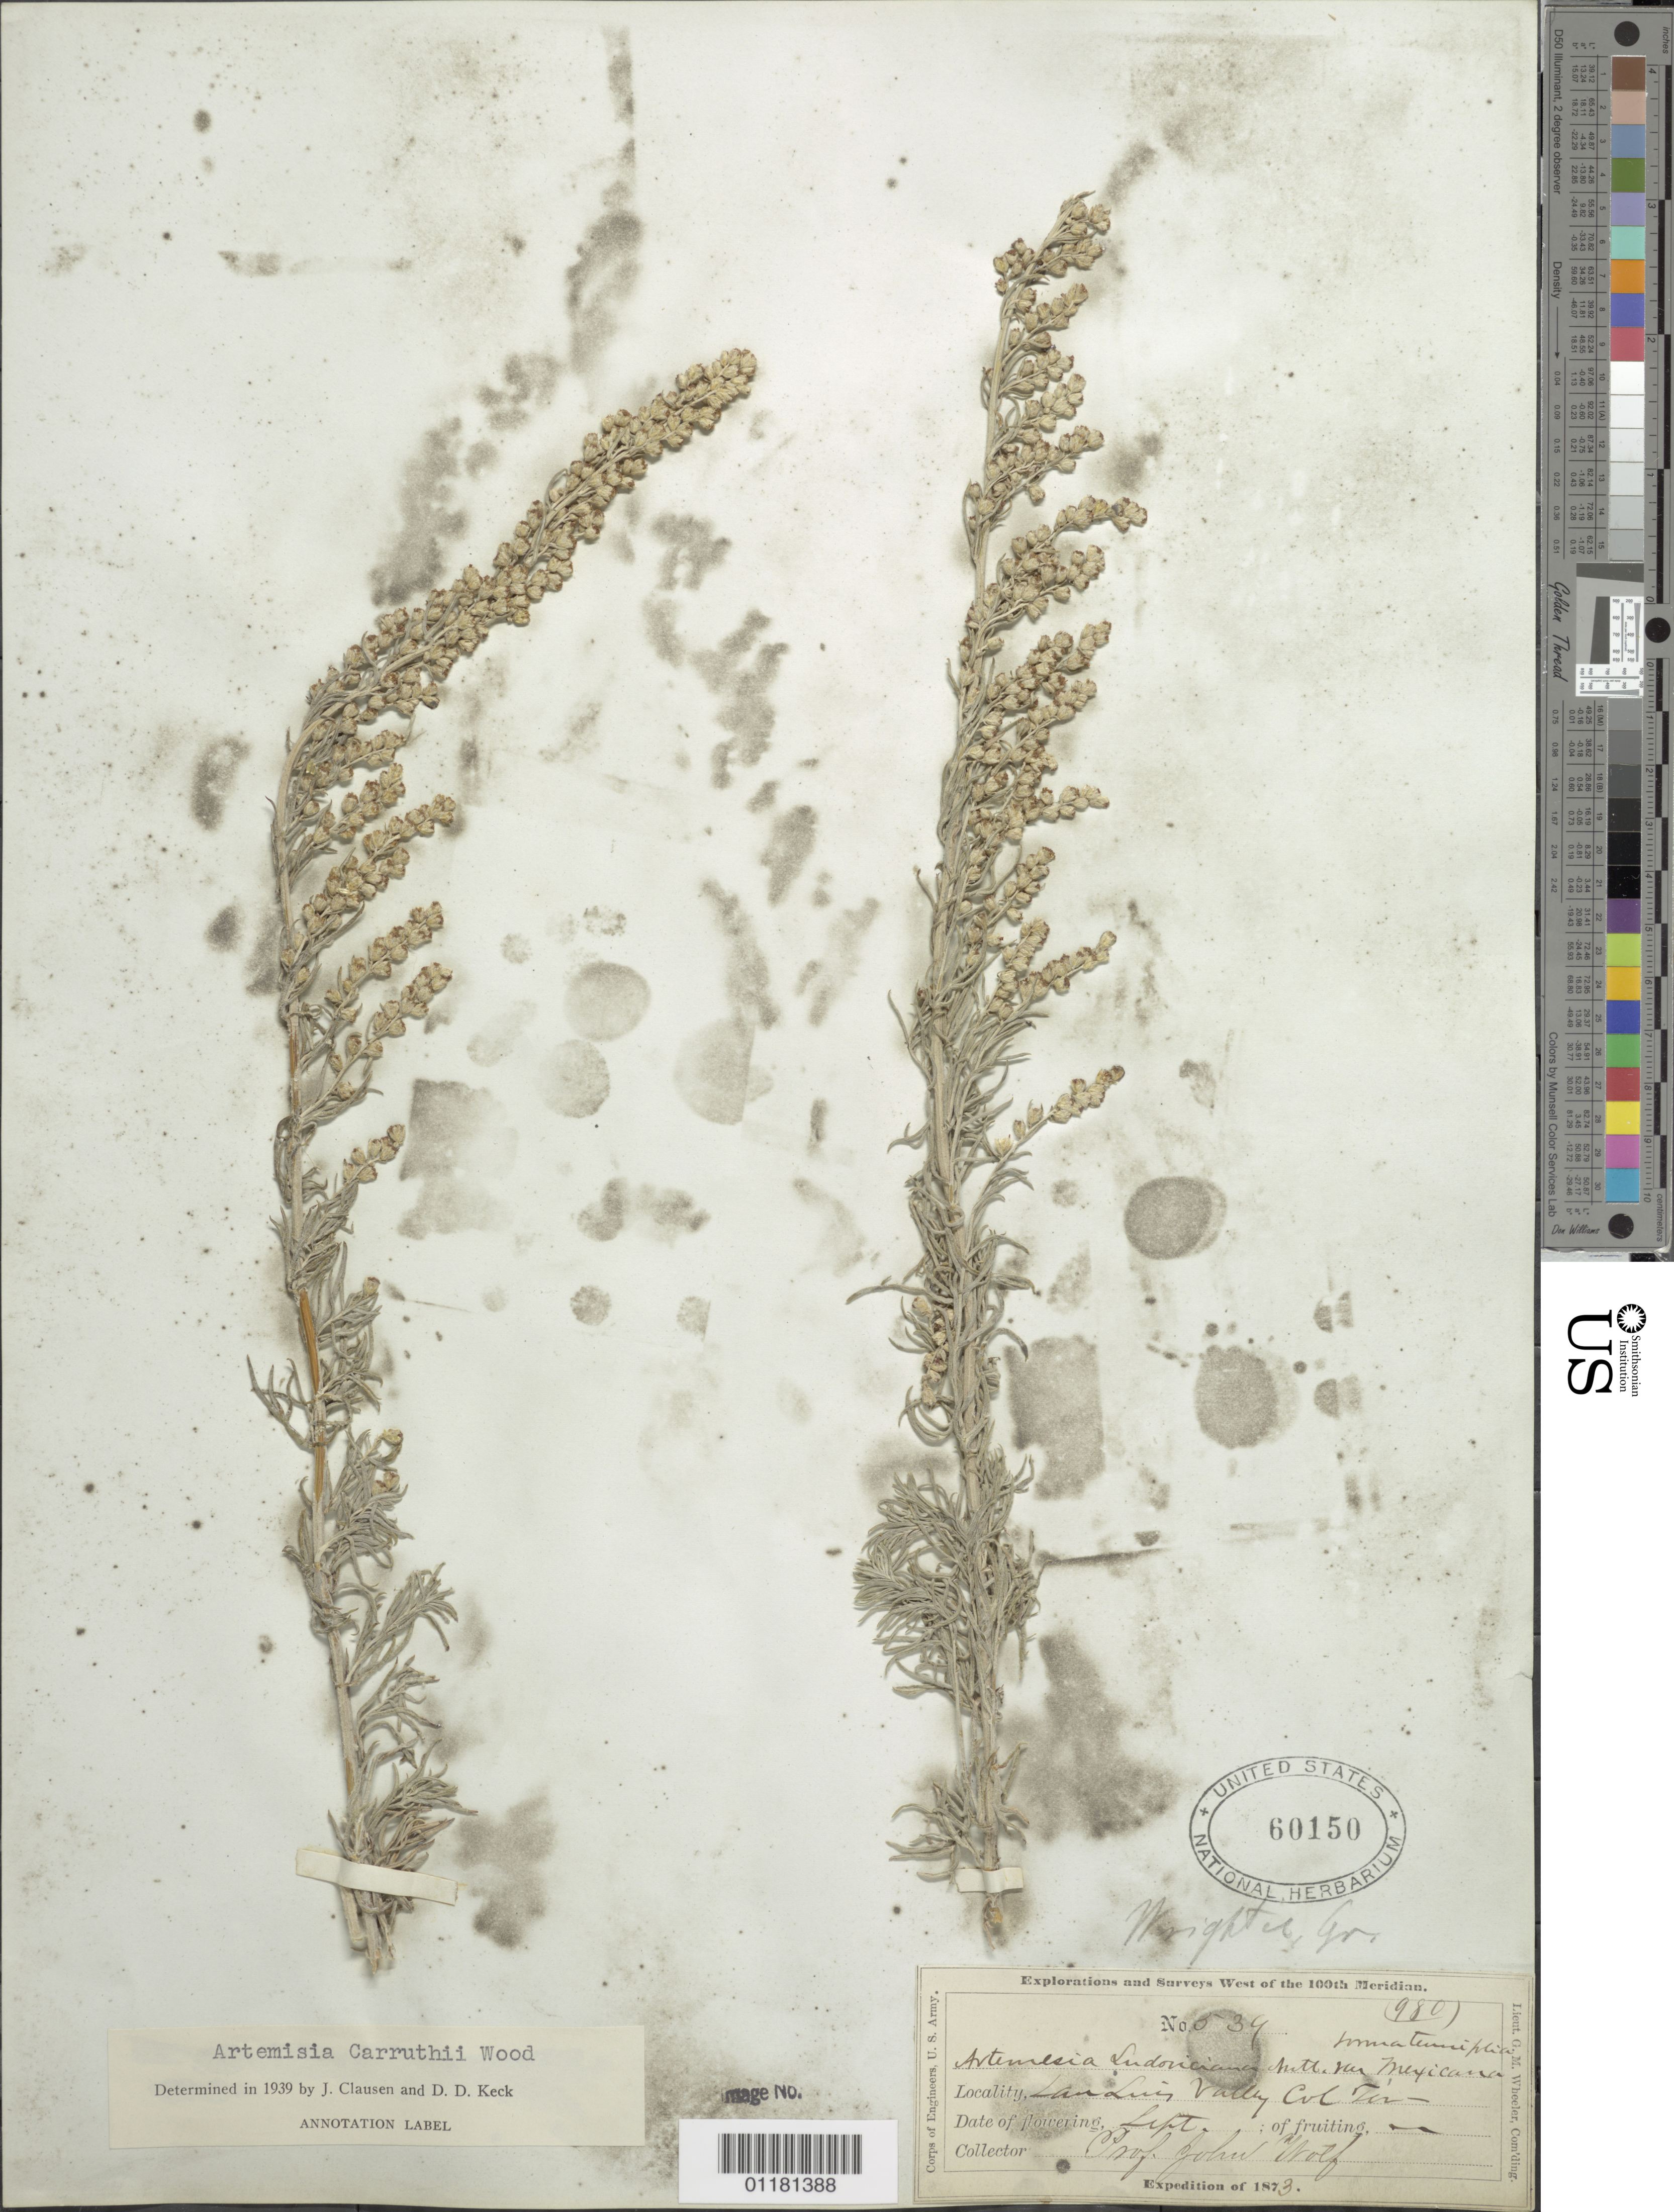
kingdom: Plantae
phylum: Tracheophyta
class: Magnoliopsida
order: Asterales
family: Asteraceae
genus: Artemisia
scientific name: Artemisia carruthii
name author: Alph. Wood ex Carruth.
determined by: Clausen, J.; Keck, David D.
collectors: J. Wolf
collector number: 534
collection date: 1873-09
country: United States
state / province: Colorado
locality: San Luis Valley, Col Ter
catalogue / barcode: US 60150